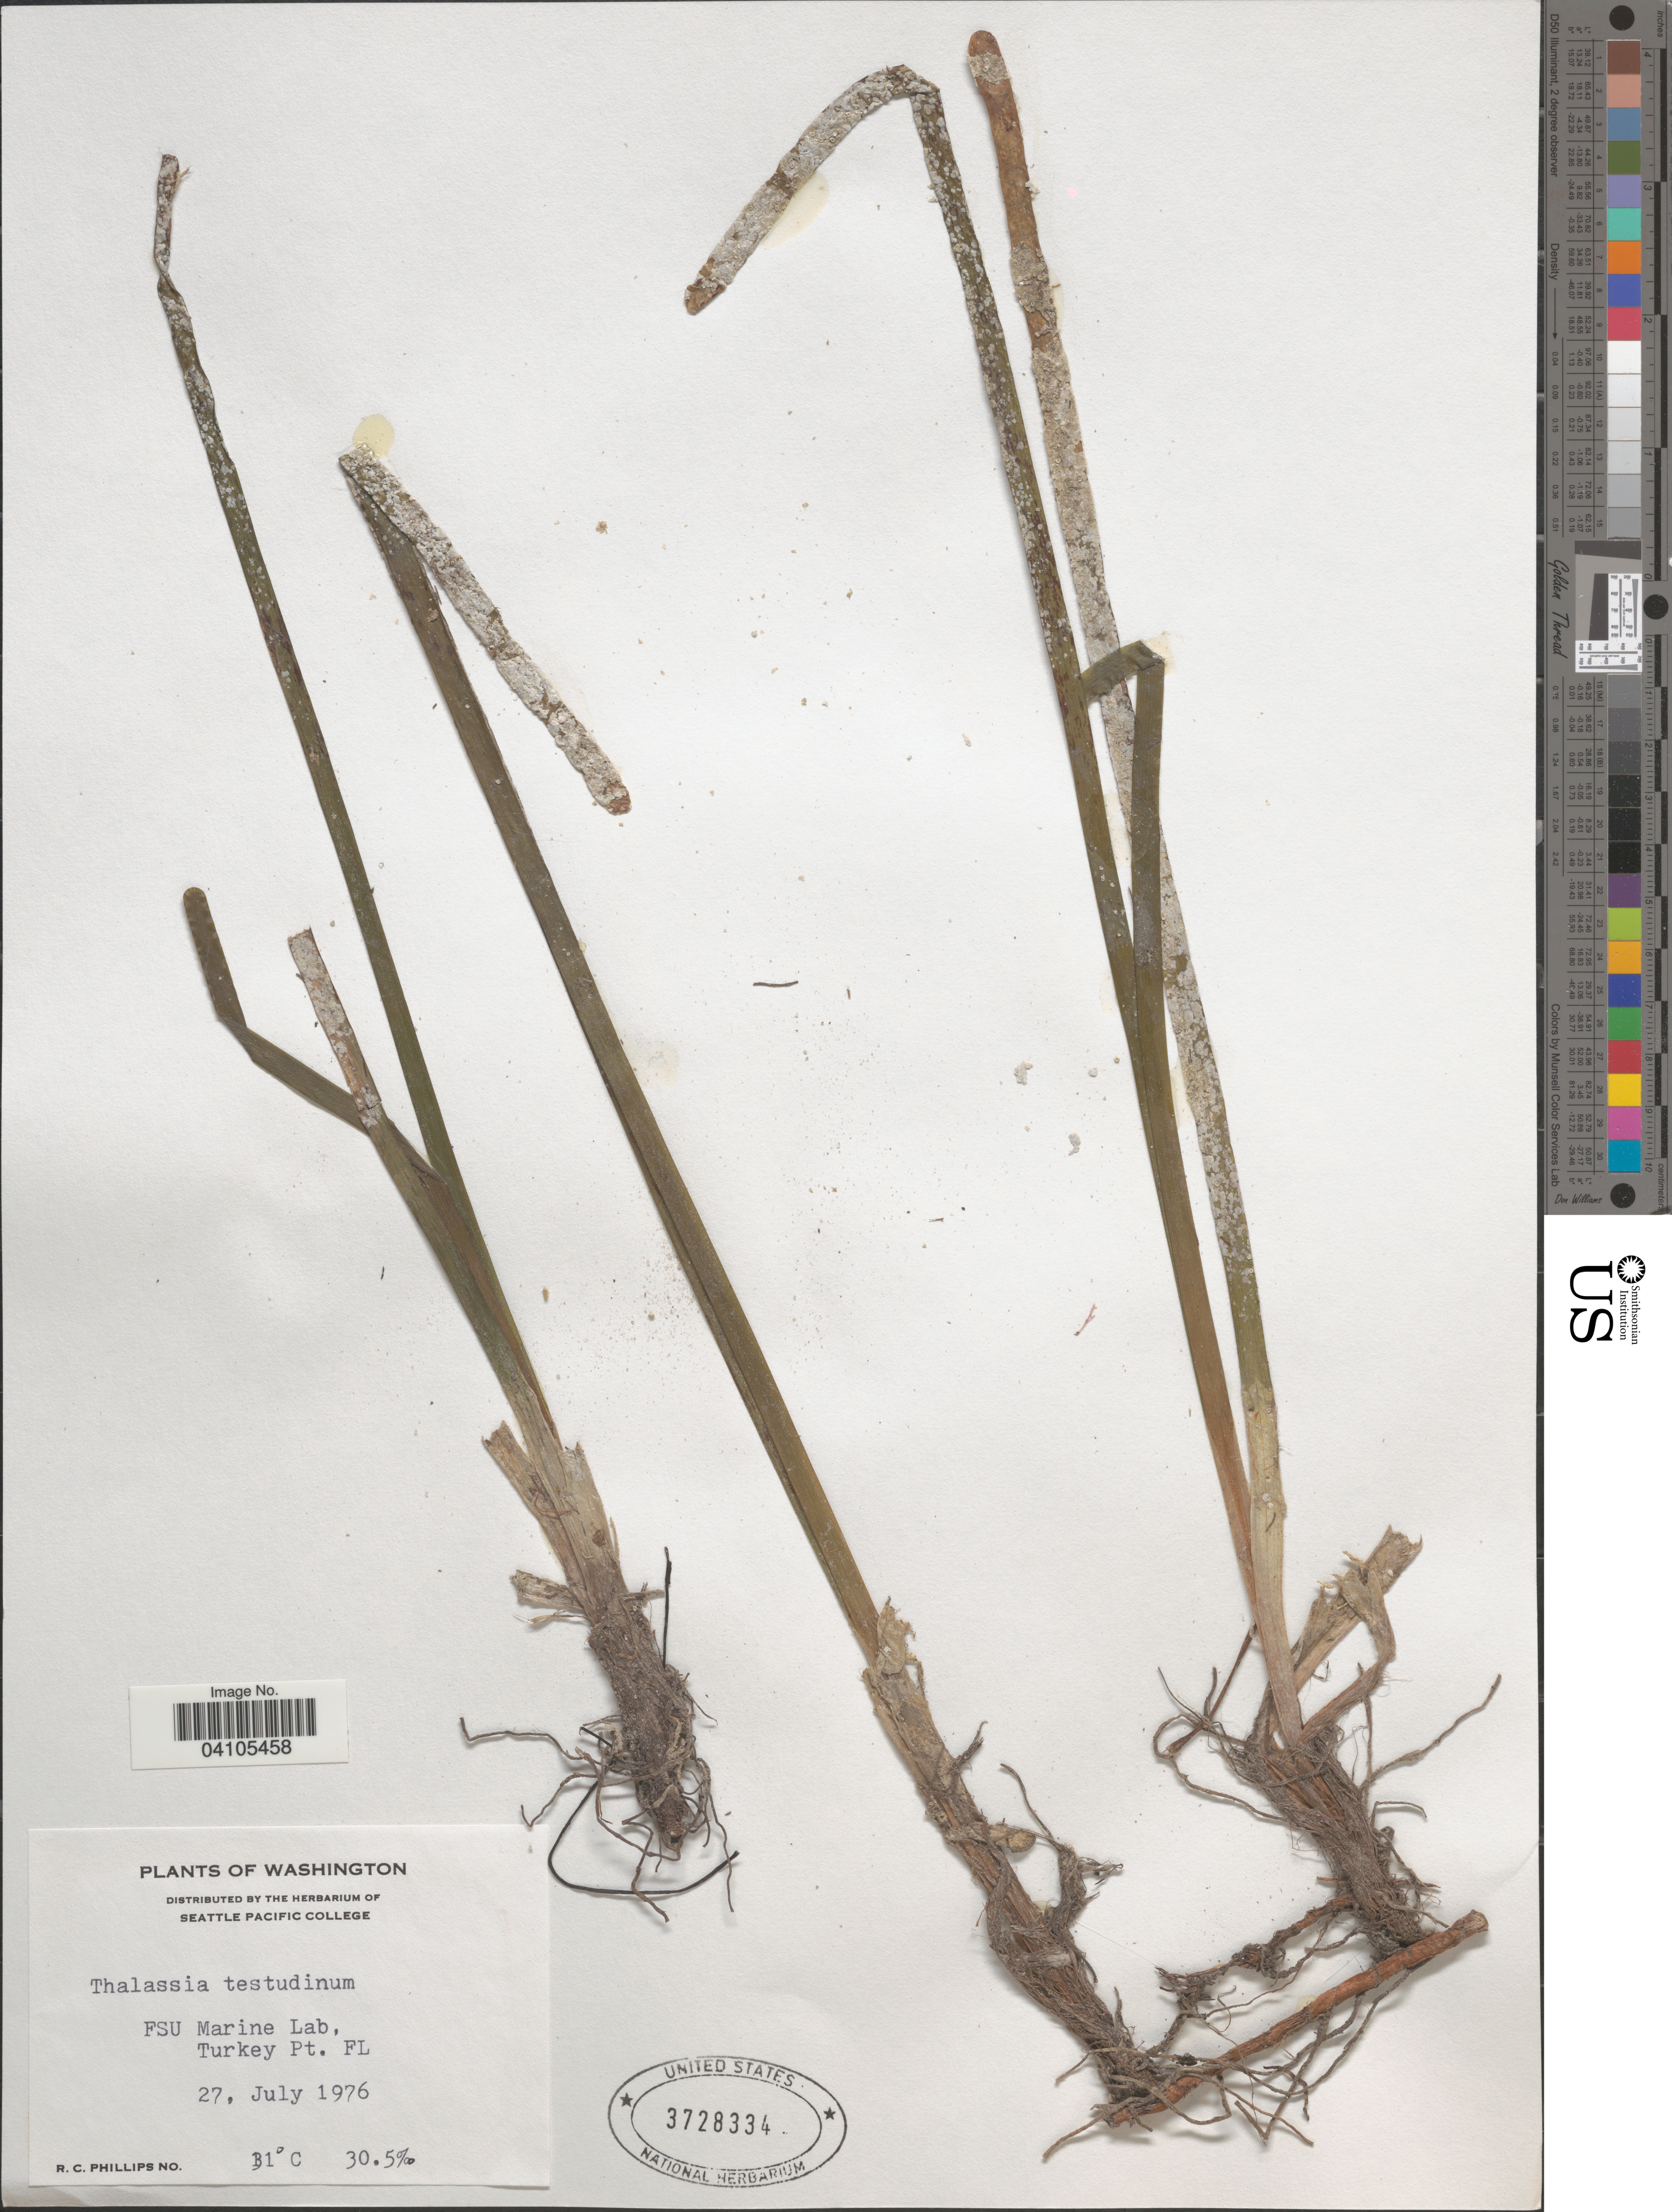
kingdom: Plantae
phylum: Tracheophyta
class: Liliopsida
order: Alismatales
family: Hydrocharitaceae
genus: Thalassia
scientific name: Thalassia testudinum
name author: Banks & Sol. ex K.D. Koenig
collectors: R. C. Phillips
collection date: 1976-07-27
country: United States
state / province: Florida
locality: FSU Marine Lab, Turkey Pt.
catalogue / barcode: US 3728334